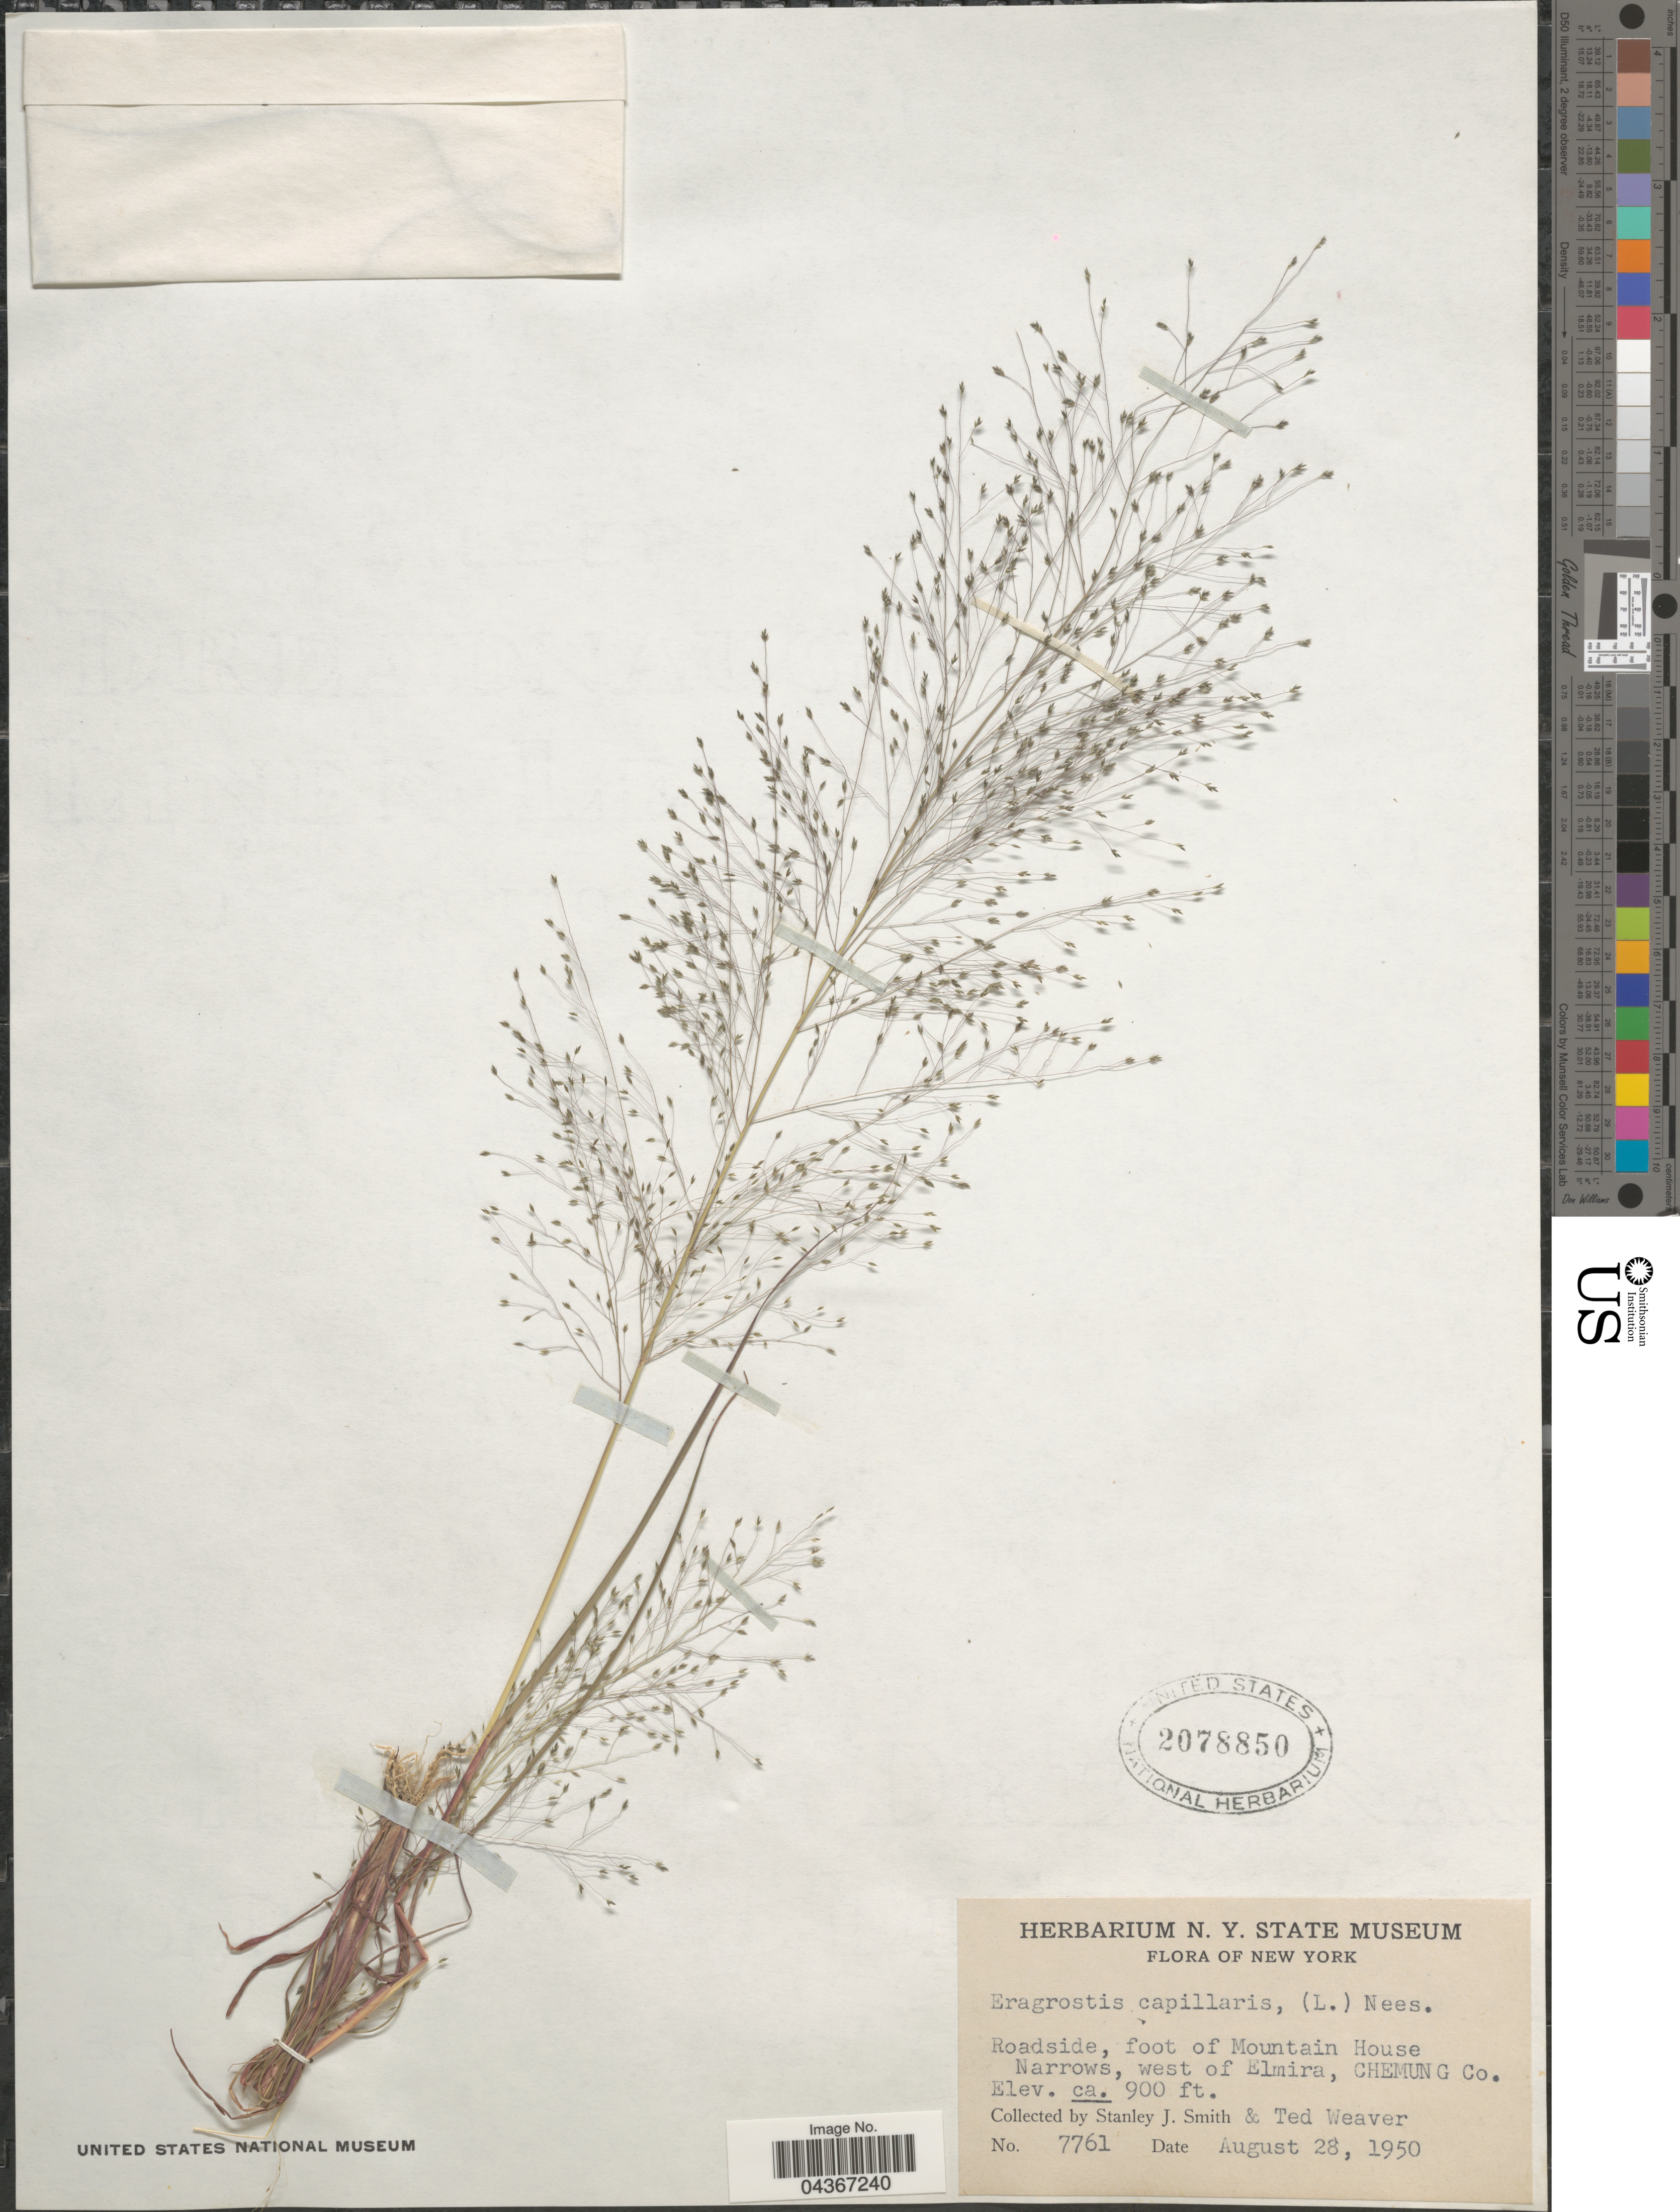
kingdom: Plantae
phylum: Tracheophyta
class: Liliopsida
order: Poales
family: Poaceae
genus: Eragrostis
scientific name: Eragrostis capillaris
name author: (L.) Nees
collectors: S. Smith & T. Weaver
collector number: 7761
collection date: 1950-08-28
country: United States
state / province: New York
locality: Roadside, foot of Mountain House Narrows, west of Elmira, Chemung Co.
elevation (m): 274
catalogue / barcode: US 2078850